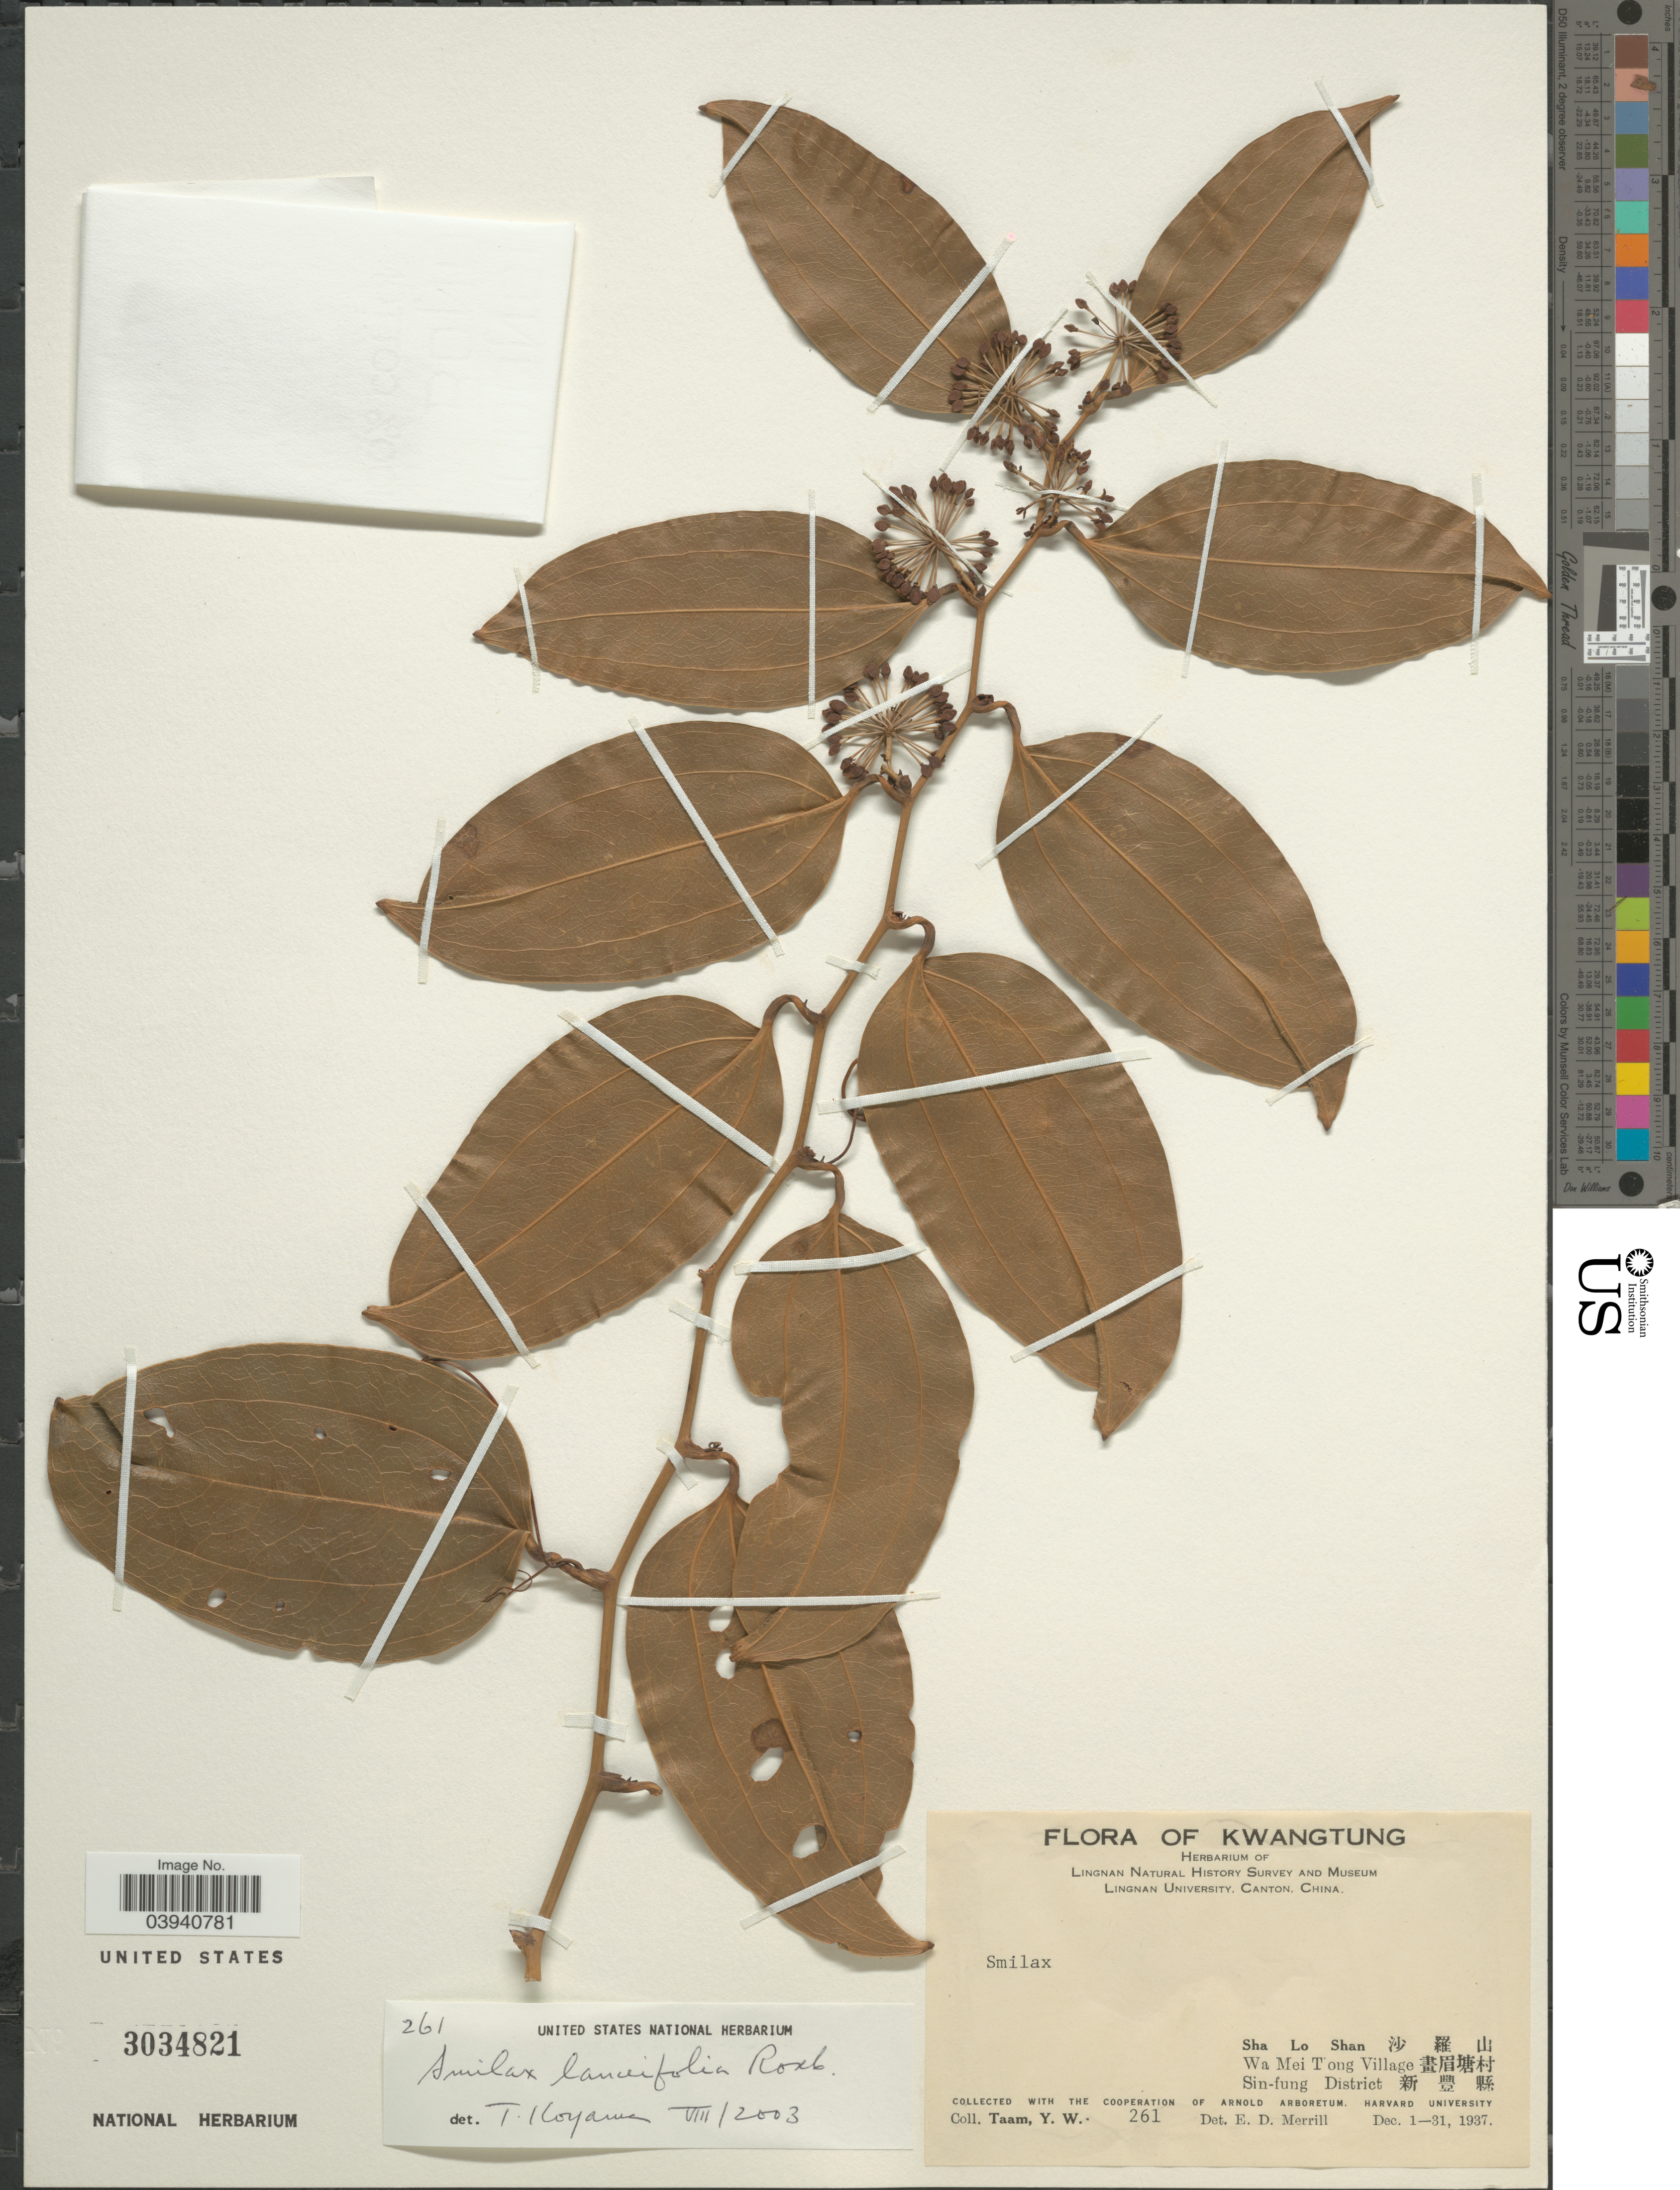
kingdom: Plantae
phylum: Tracheophyta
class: Liliopsida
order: Liliales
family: Smilacaceae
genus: Smilax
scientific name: Smilax lanceifolia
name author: Roxb.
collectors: Y. W. Taam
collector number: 261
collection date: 1937-12-01/1937-12-31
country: China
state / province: Guangdong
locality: Kwangtung. Sha Lo Shan X. Wa Mei T'ong Village X. Sin-fung District X.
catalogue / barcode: US 3034821